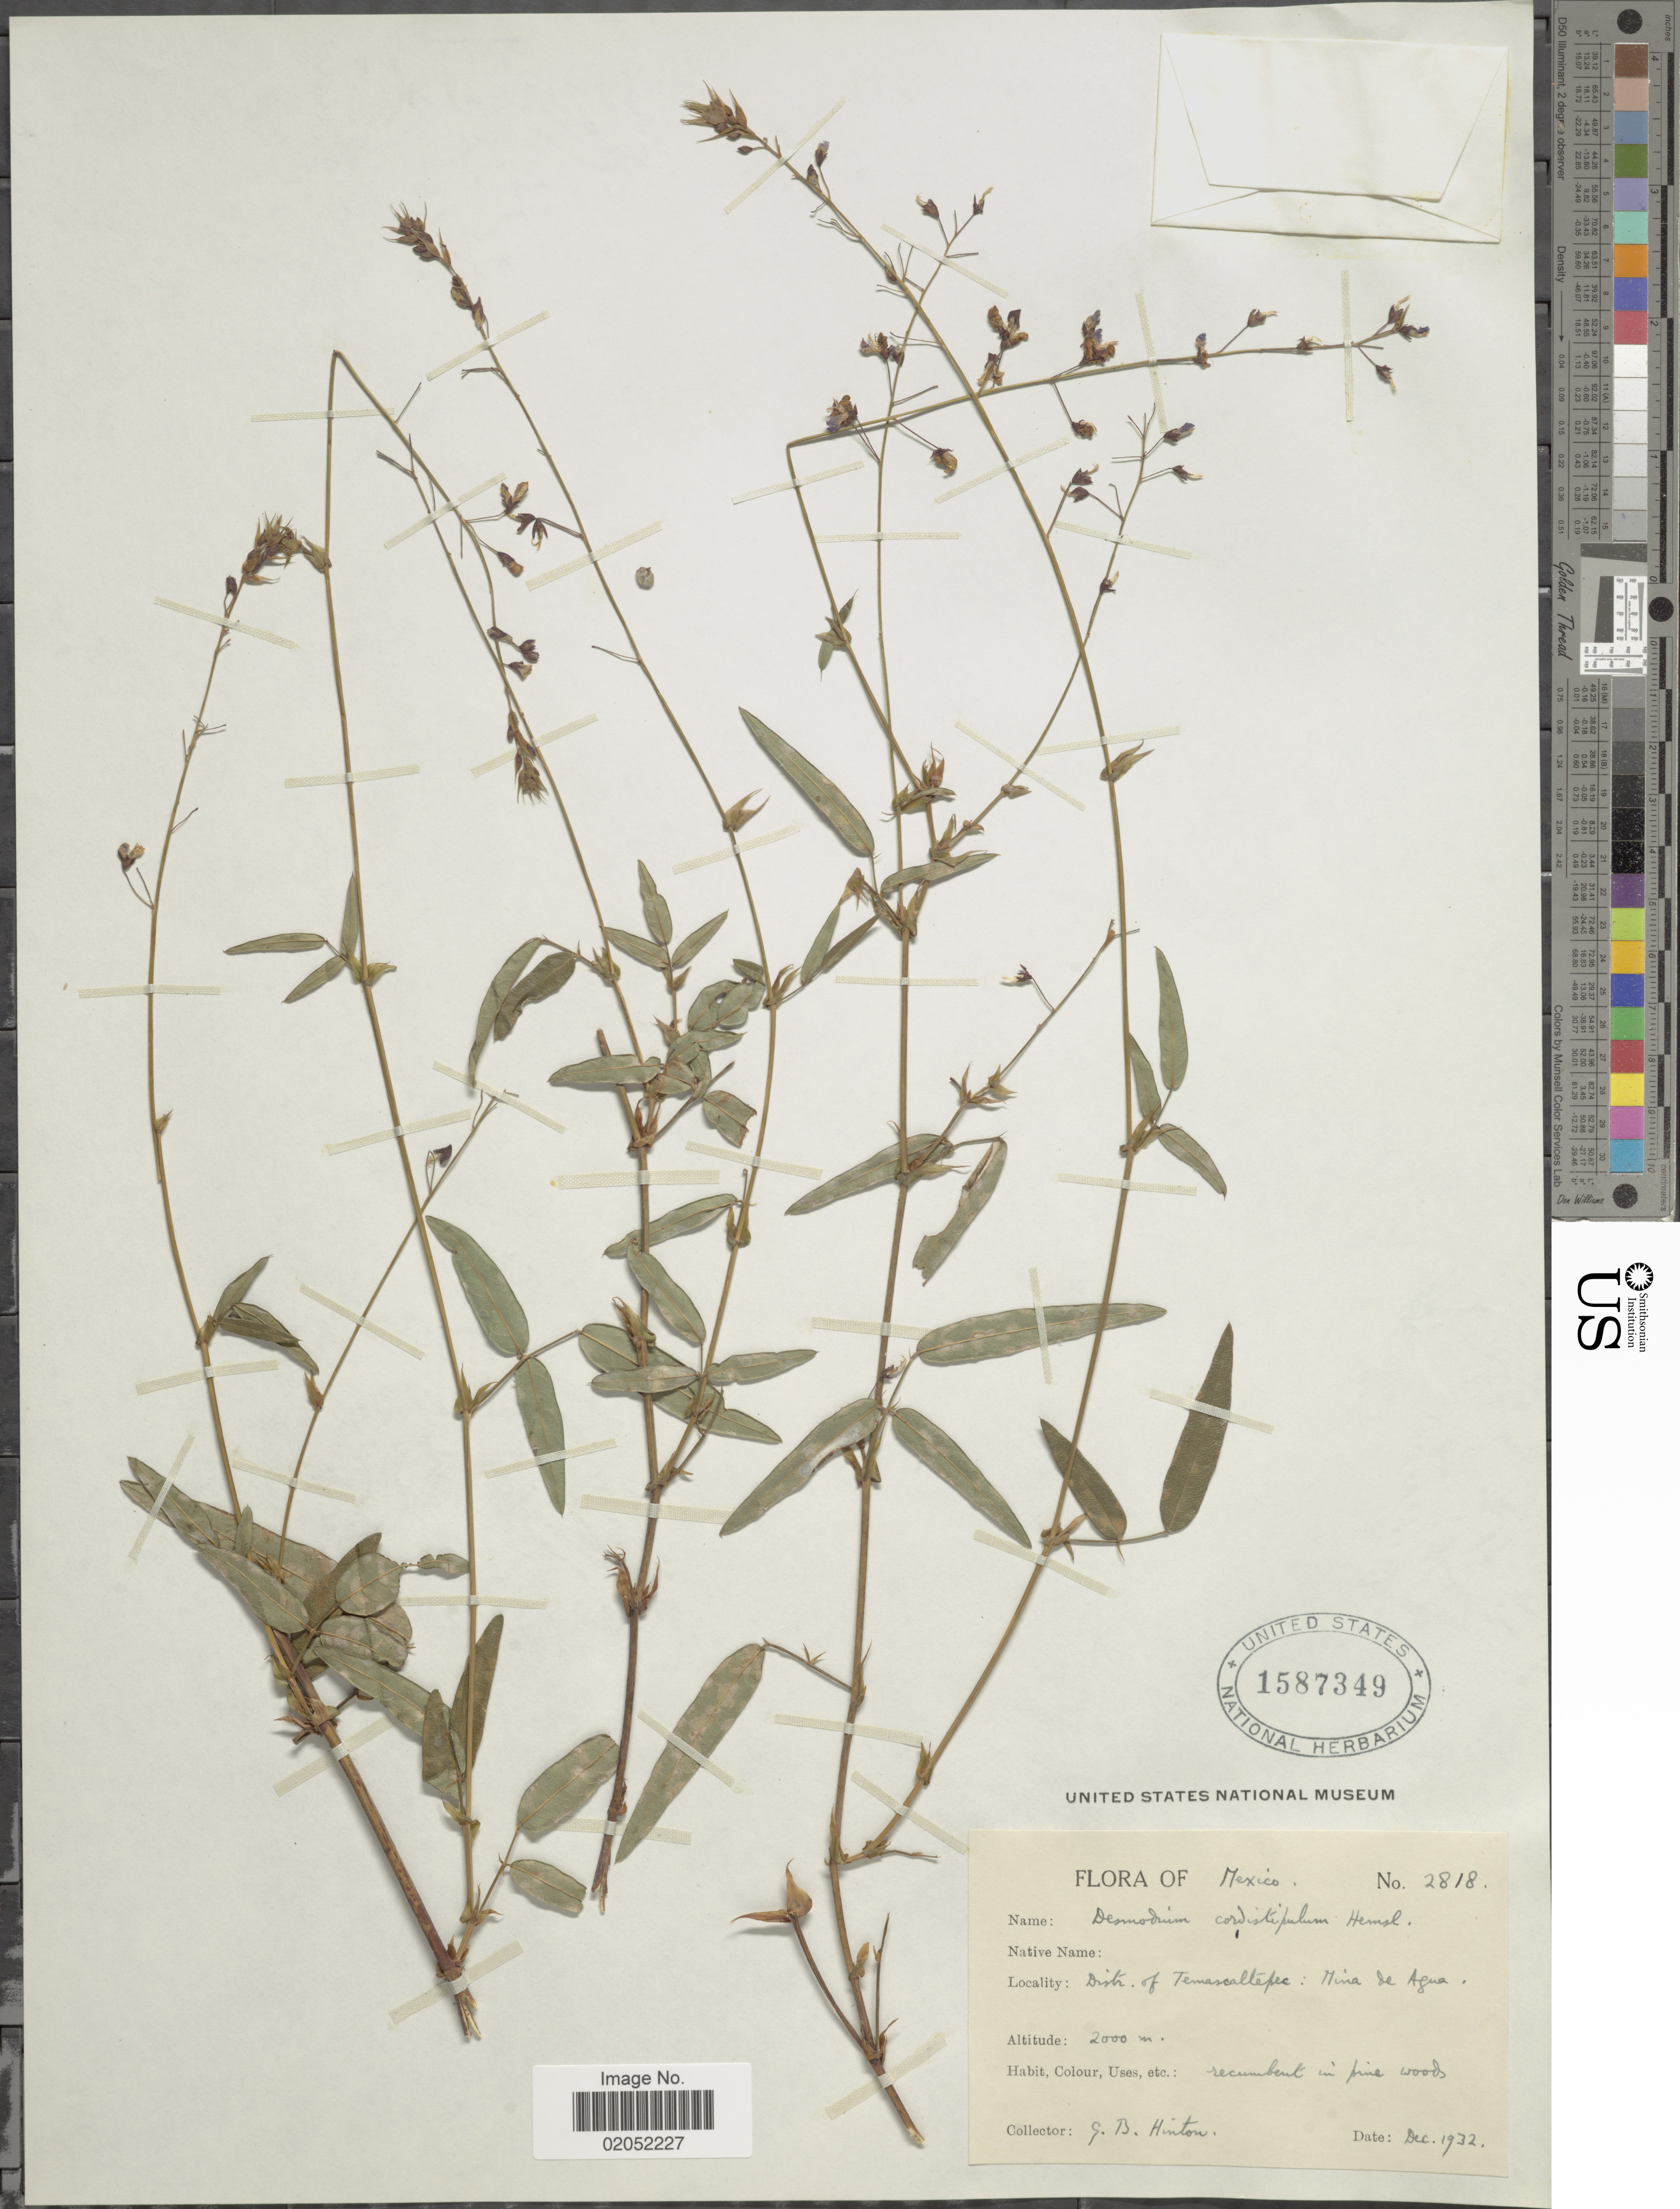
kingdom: Plantae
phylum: Tracheophyta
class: Magnoliopsida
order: Fabales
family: Fabaceae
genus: Desmodium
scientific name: Desmodium cordistipulum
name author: Hemsl.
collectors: G. B. Hinton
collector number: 2818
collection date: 1932-12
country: Mexico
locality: Distr. of Temascaltepec: Mina de Agua,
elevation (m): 2000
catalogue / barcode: US 1587349